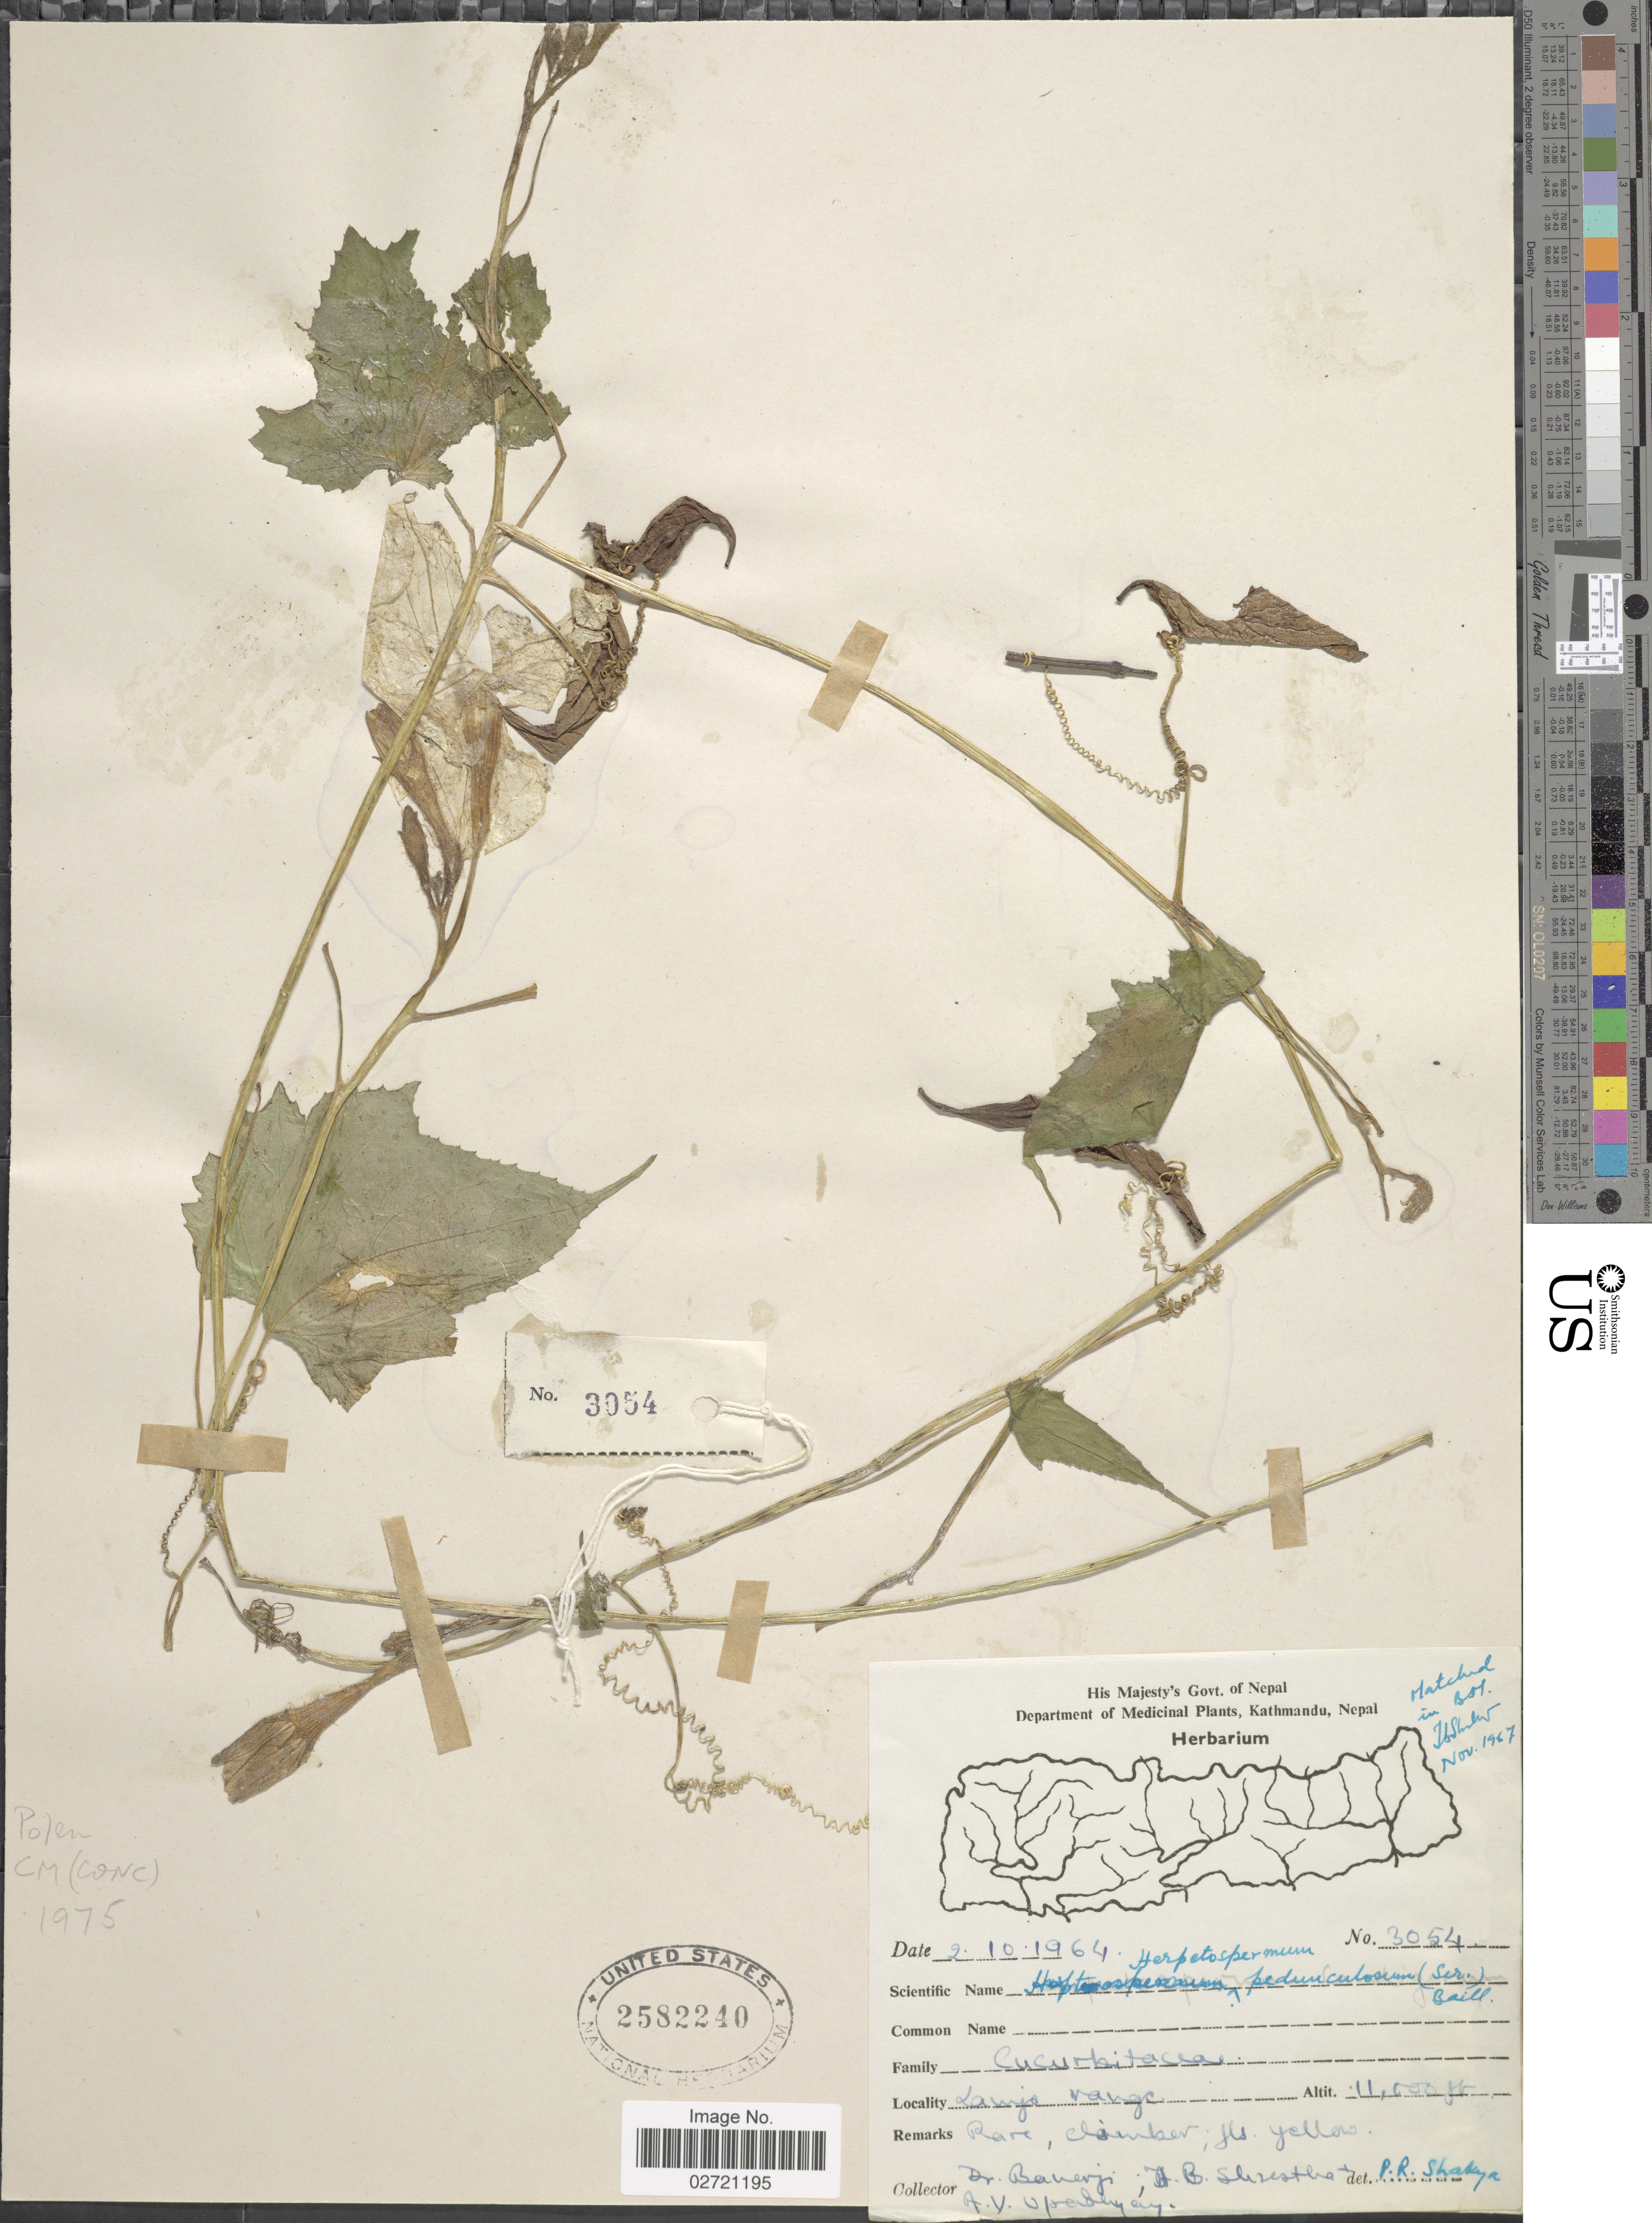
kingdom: Plantae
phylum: Tracheophyta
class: Magnoliopsida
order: Cucurbitales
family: Cucurbitaceae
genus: Herpetospermum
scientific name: Herpetospermum pedunculosum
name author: (Ser.) C.B. Clarke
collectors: -. Banerjee, T. B. Shrestha & A. V. Upadhyay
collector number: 3054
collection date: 1964-10-02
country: Nepal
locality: Lamja range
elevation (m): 3353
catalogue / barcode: US 2582240